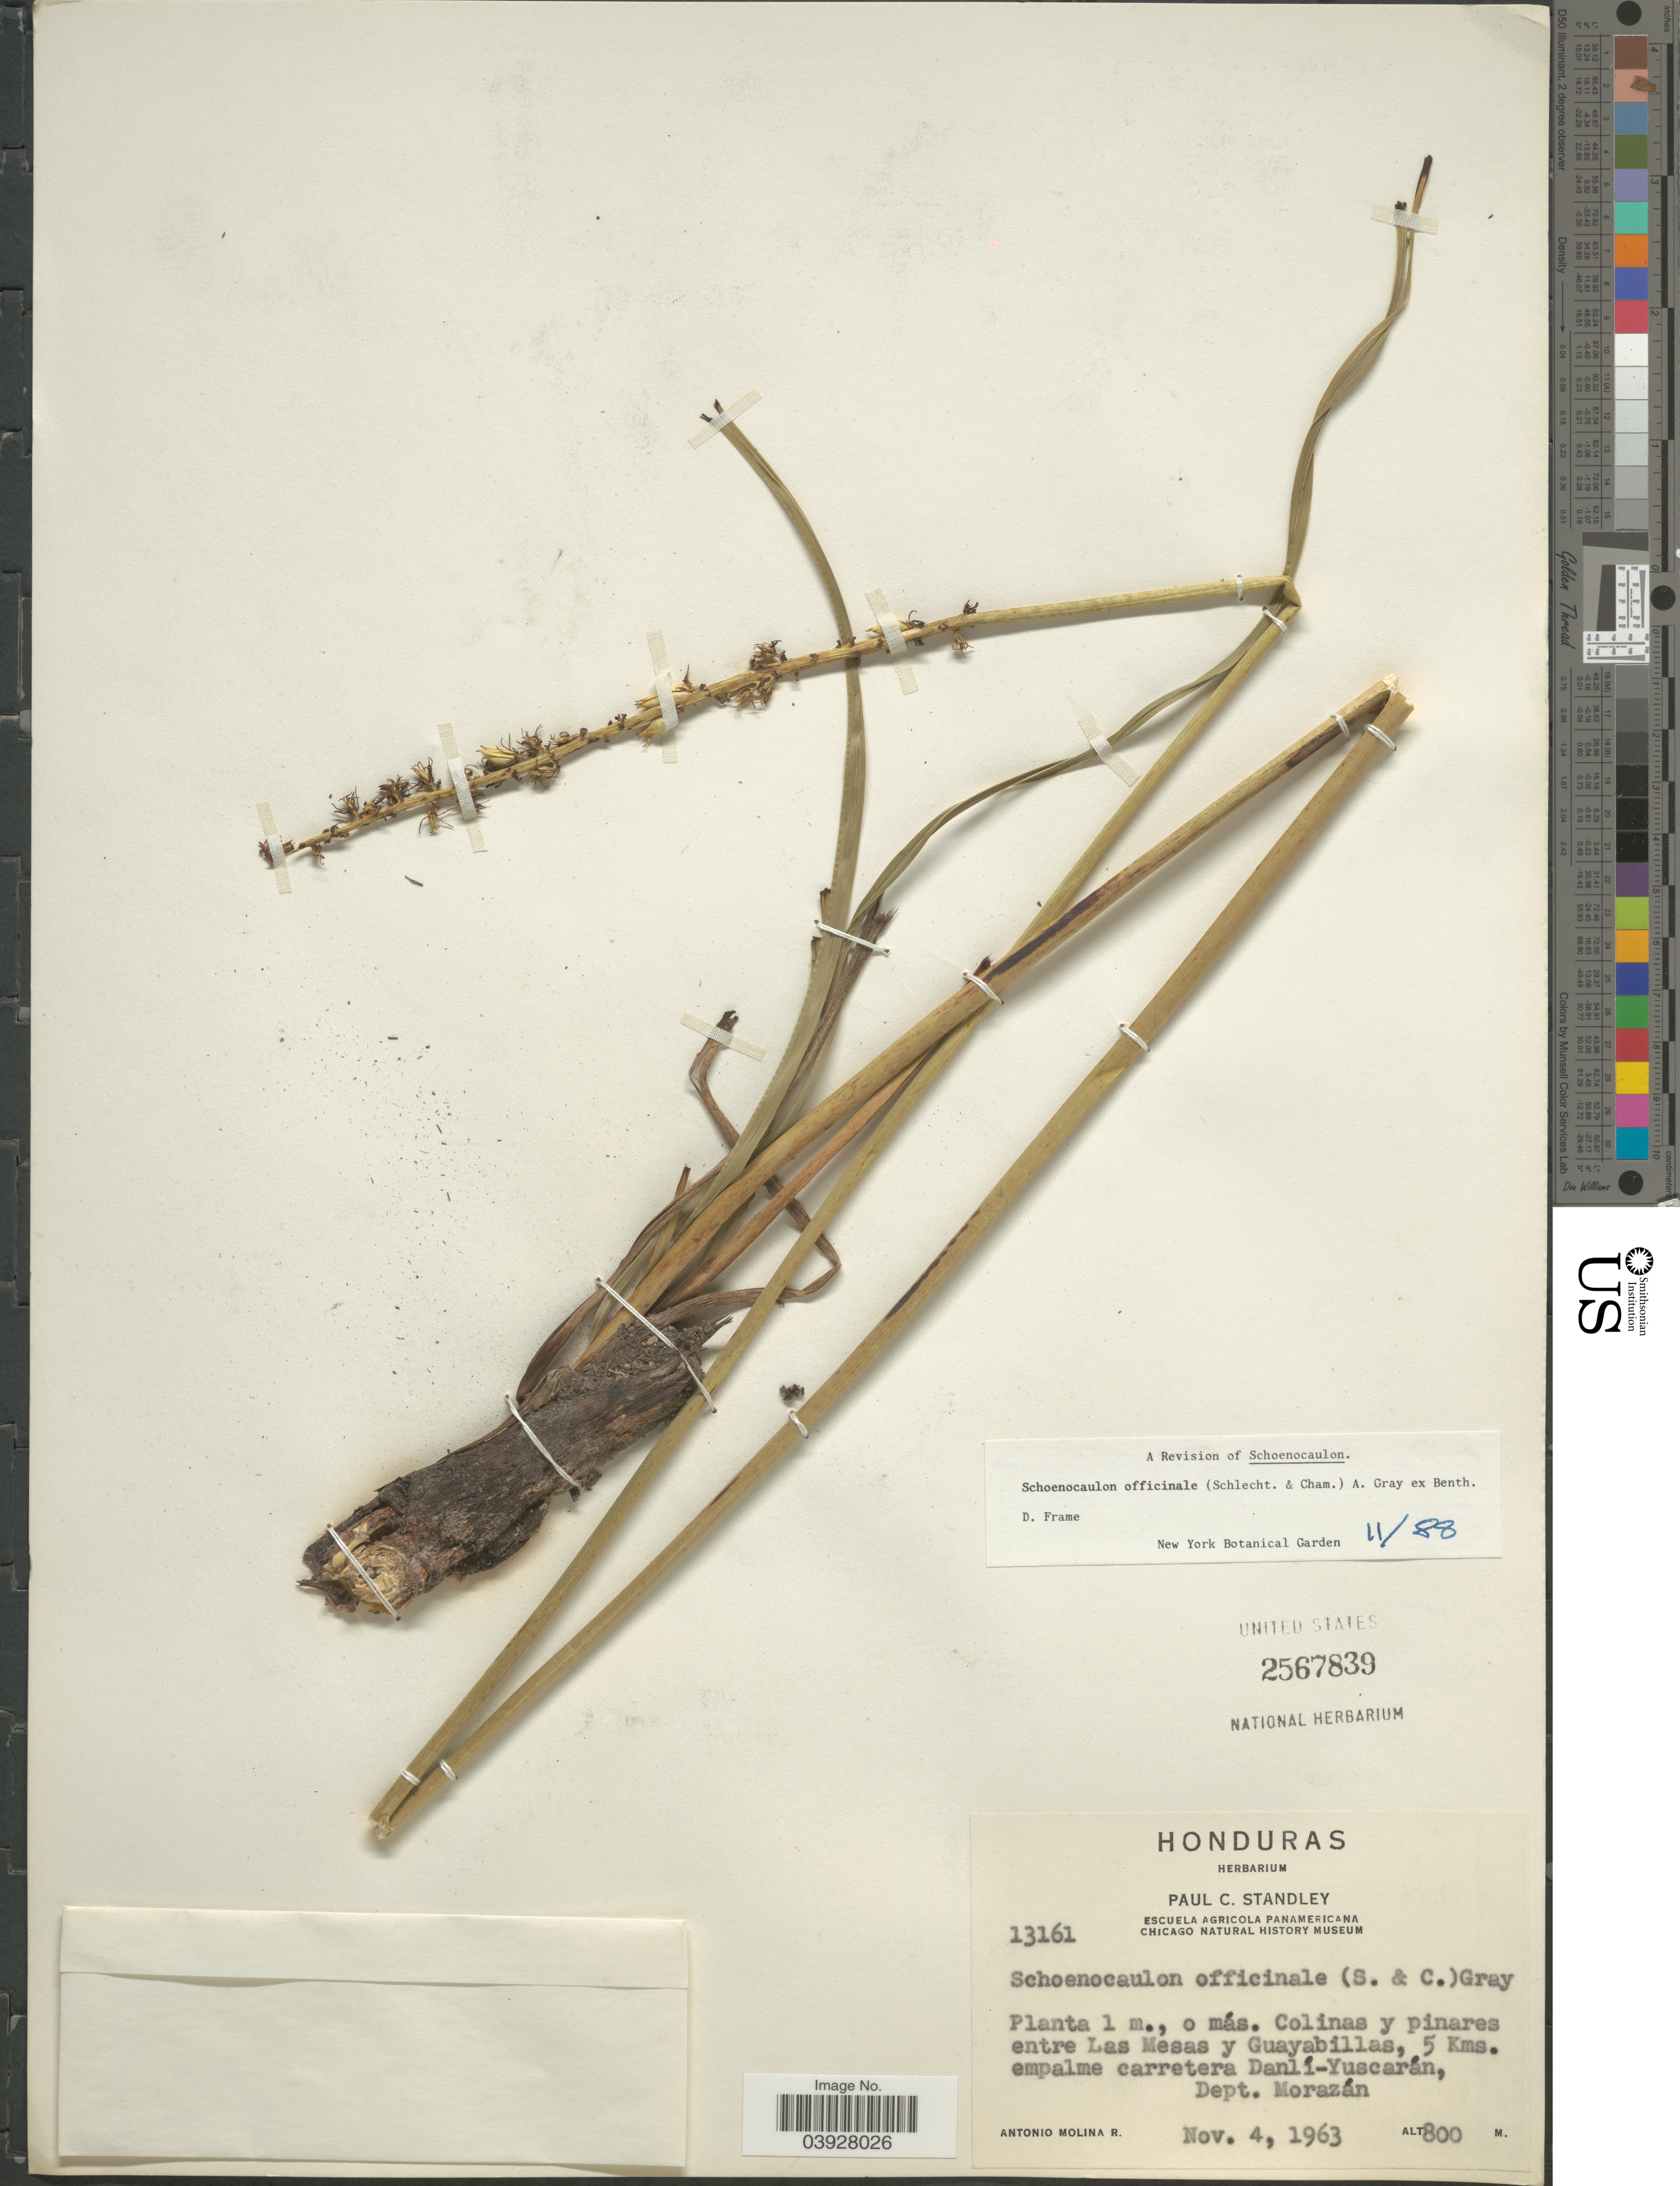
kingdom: Plantae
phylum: Tracheophyta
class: Liliopsida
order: Liliales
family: Melanthiaceae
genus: Schoenocaulon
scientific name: Schoenocaulon officinale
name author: (Schltdl.) A. Gray ex Benth.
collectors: A. Molina R.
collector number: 13161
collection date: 1963-11-04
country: Honduras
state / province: Fco. Morazán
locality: Colinas y pinares entre Las Mesas y Guayabillas, 5 Kms. empalme carretera Danlí-Yuscarán, Dept. Morazán.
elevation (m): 800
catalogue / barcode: US 2567839